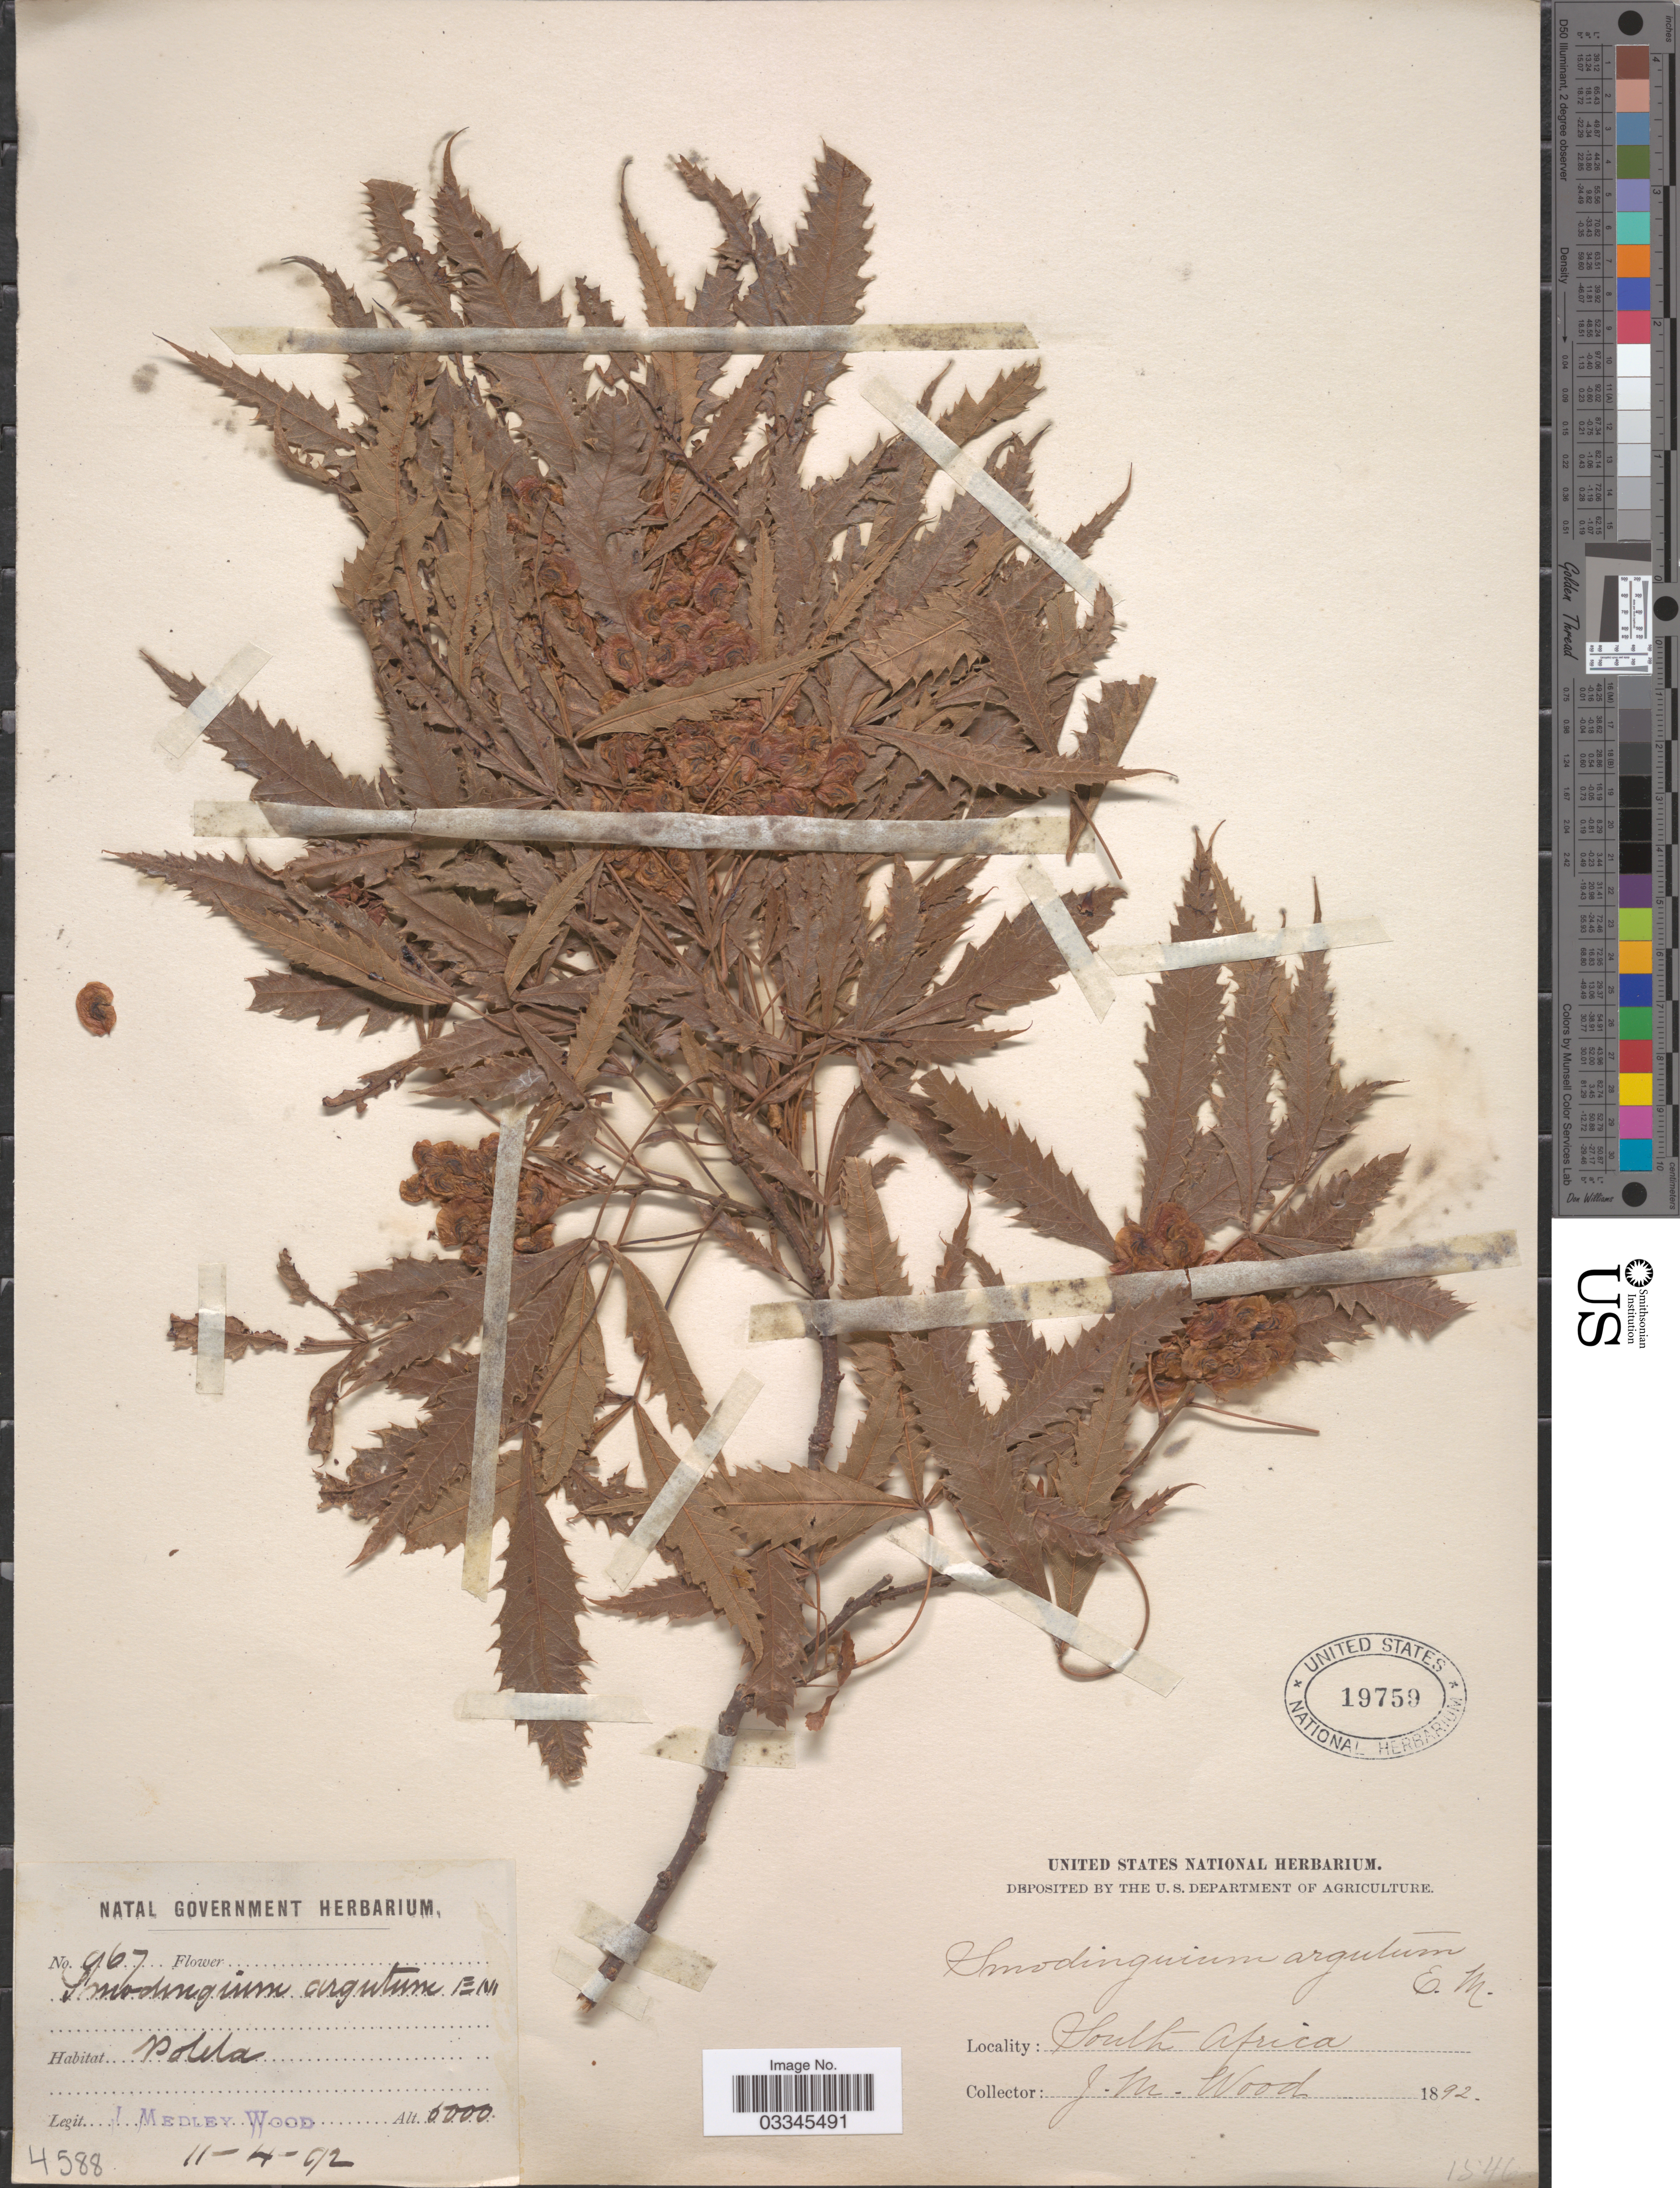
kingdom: Plantae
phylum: Tracheophyta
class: Magnoliopsida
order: Sapindales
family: Anacardiaceae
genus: Smodingium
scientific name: Smodingium argutum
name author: E. Mey. ex Sond.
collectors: J. M. Wood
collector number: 4588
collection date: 1892-04-11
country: South Africa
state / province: KwaZulu-Natal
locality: Polela.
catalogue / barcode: US 19759